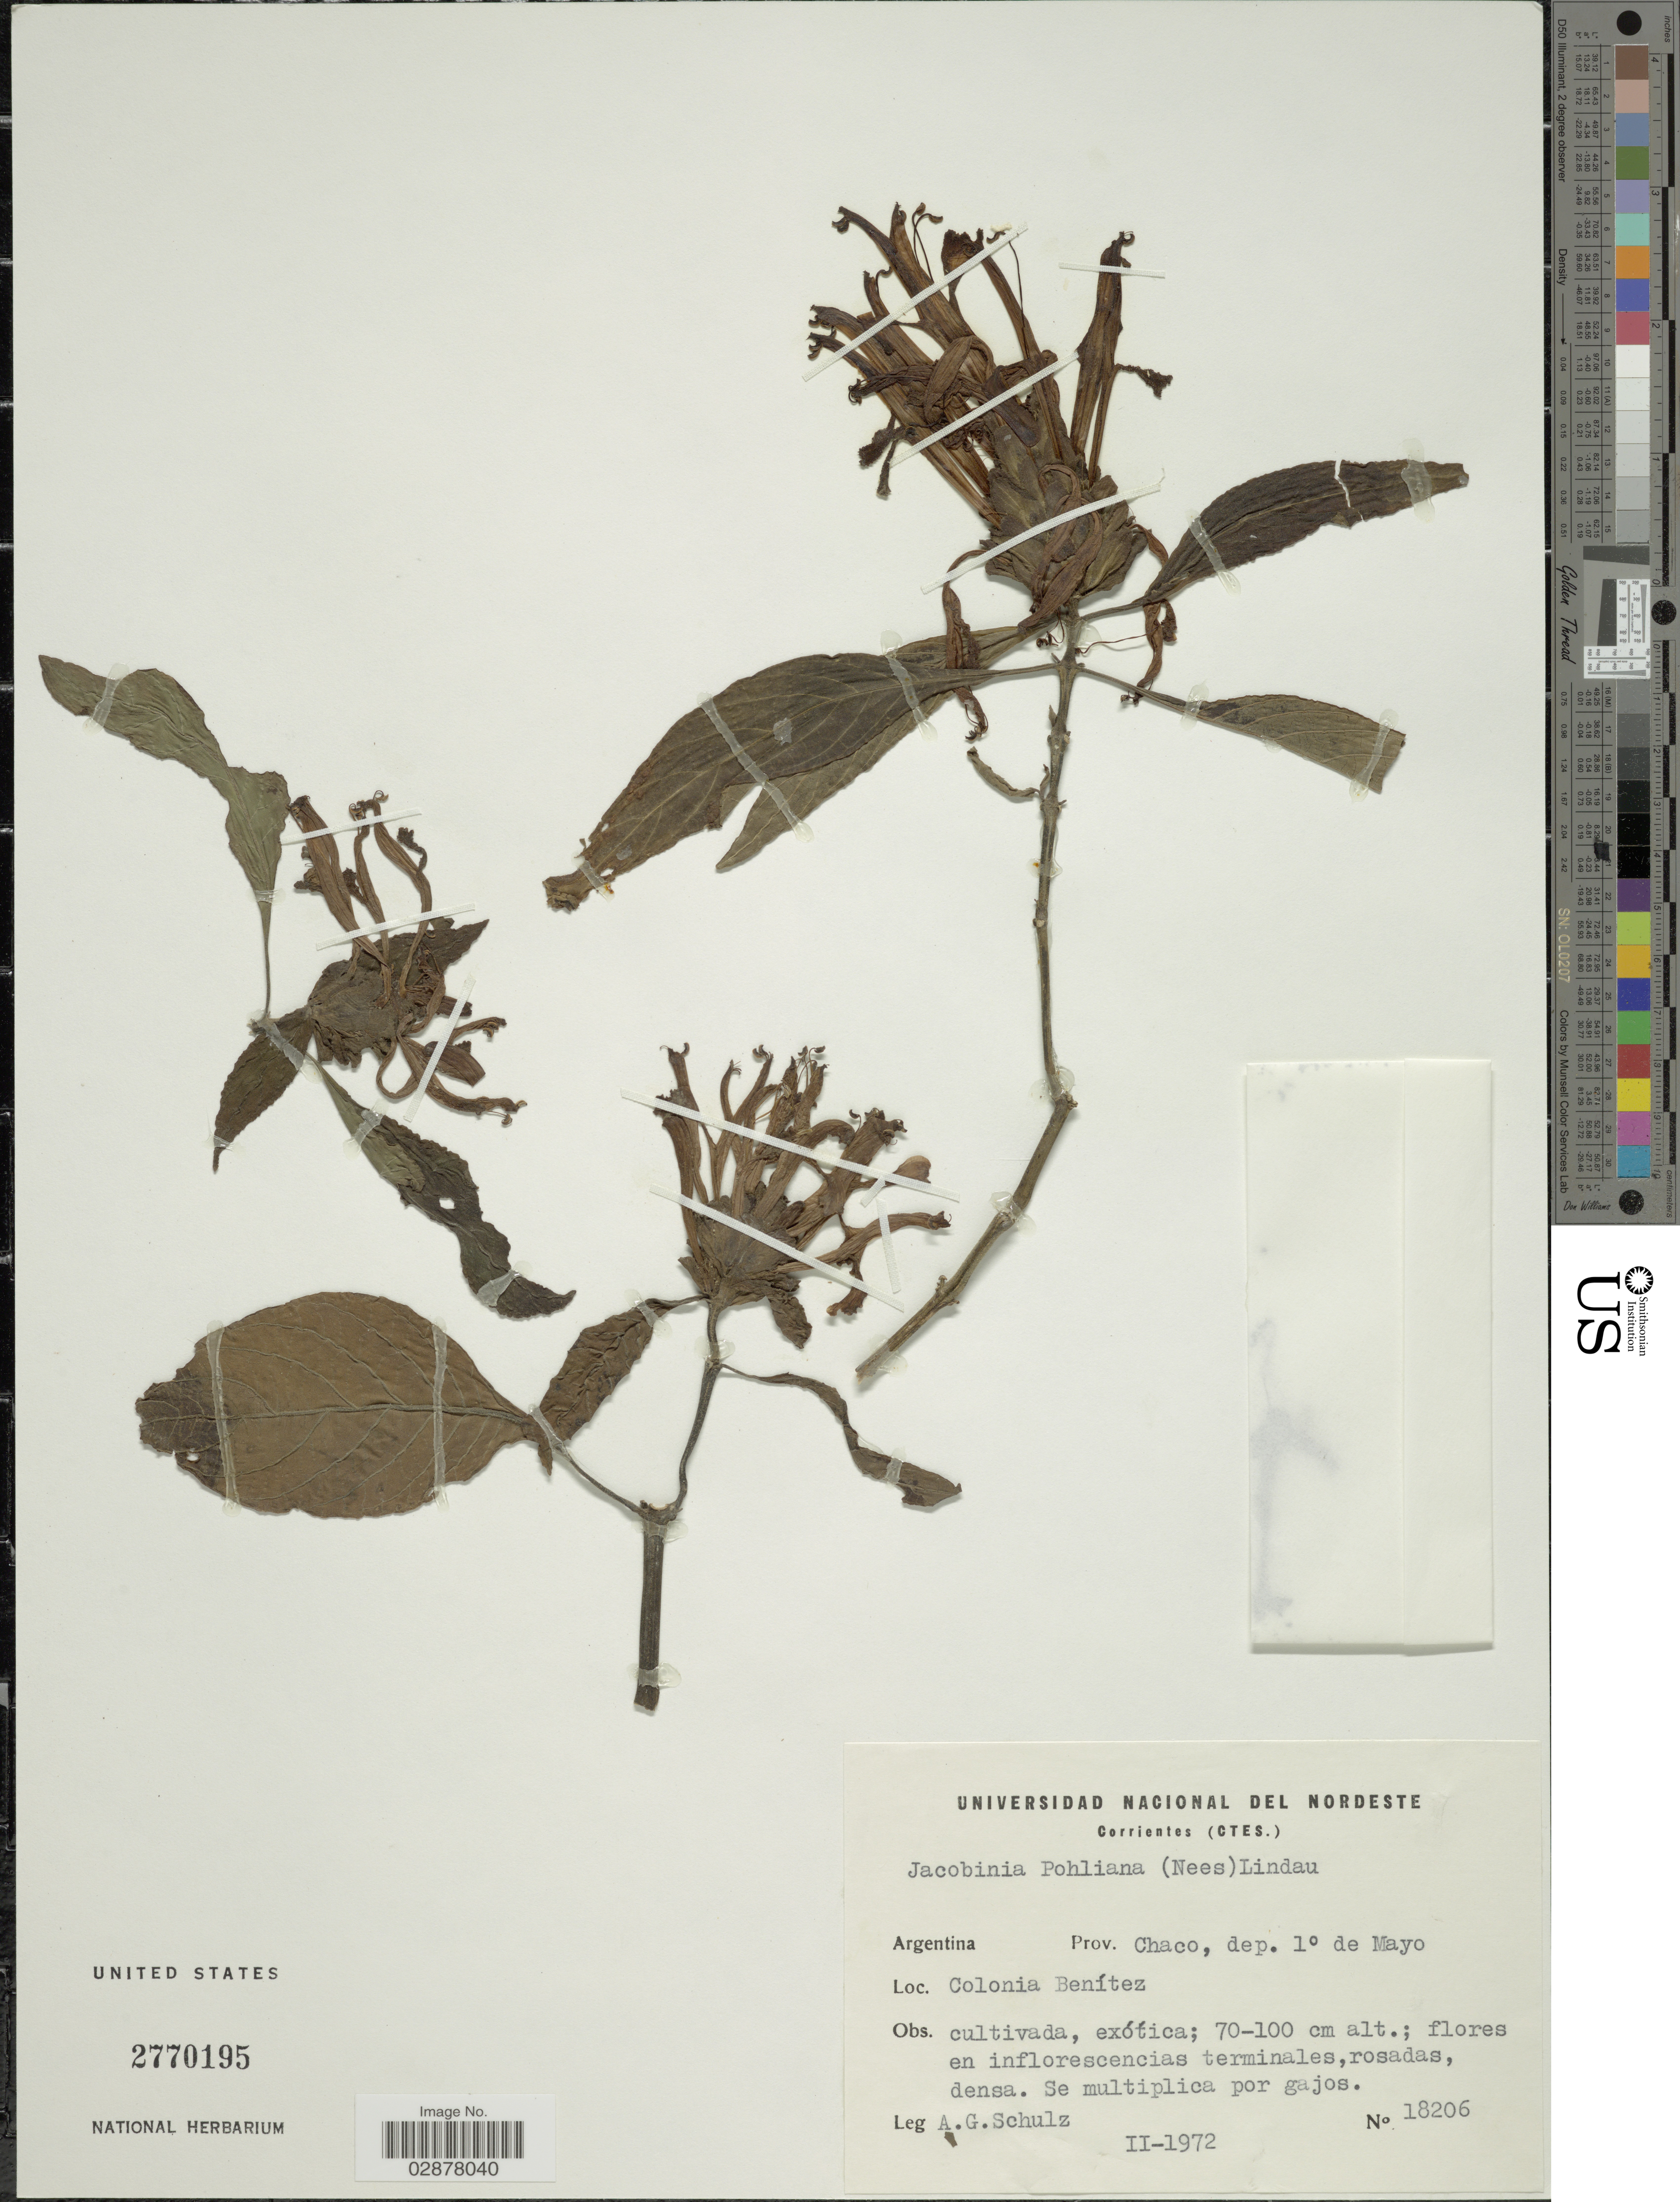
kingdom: Plantae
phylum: Tracheophyta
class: Magnoliopsida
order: Lamiales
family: Acanthaceae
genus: Justicia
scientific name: Justicia carnea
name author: Lindl.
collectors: A. G. Schulz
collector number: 18206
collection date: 1972-02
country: Argentina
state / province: Chaco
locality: Dep. 1° de Mayo, Colonia Benítez.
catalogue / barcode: US 2770195